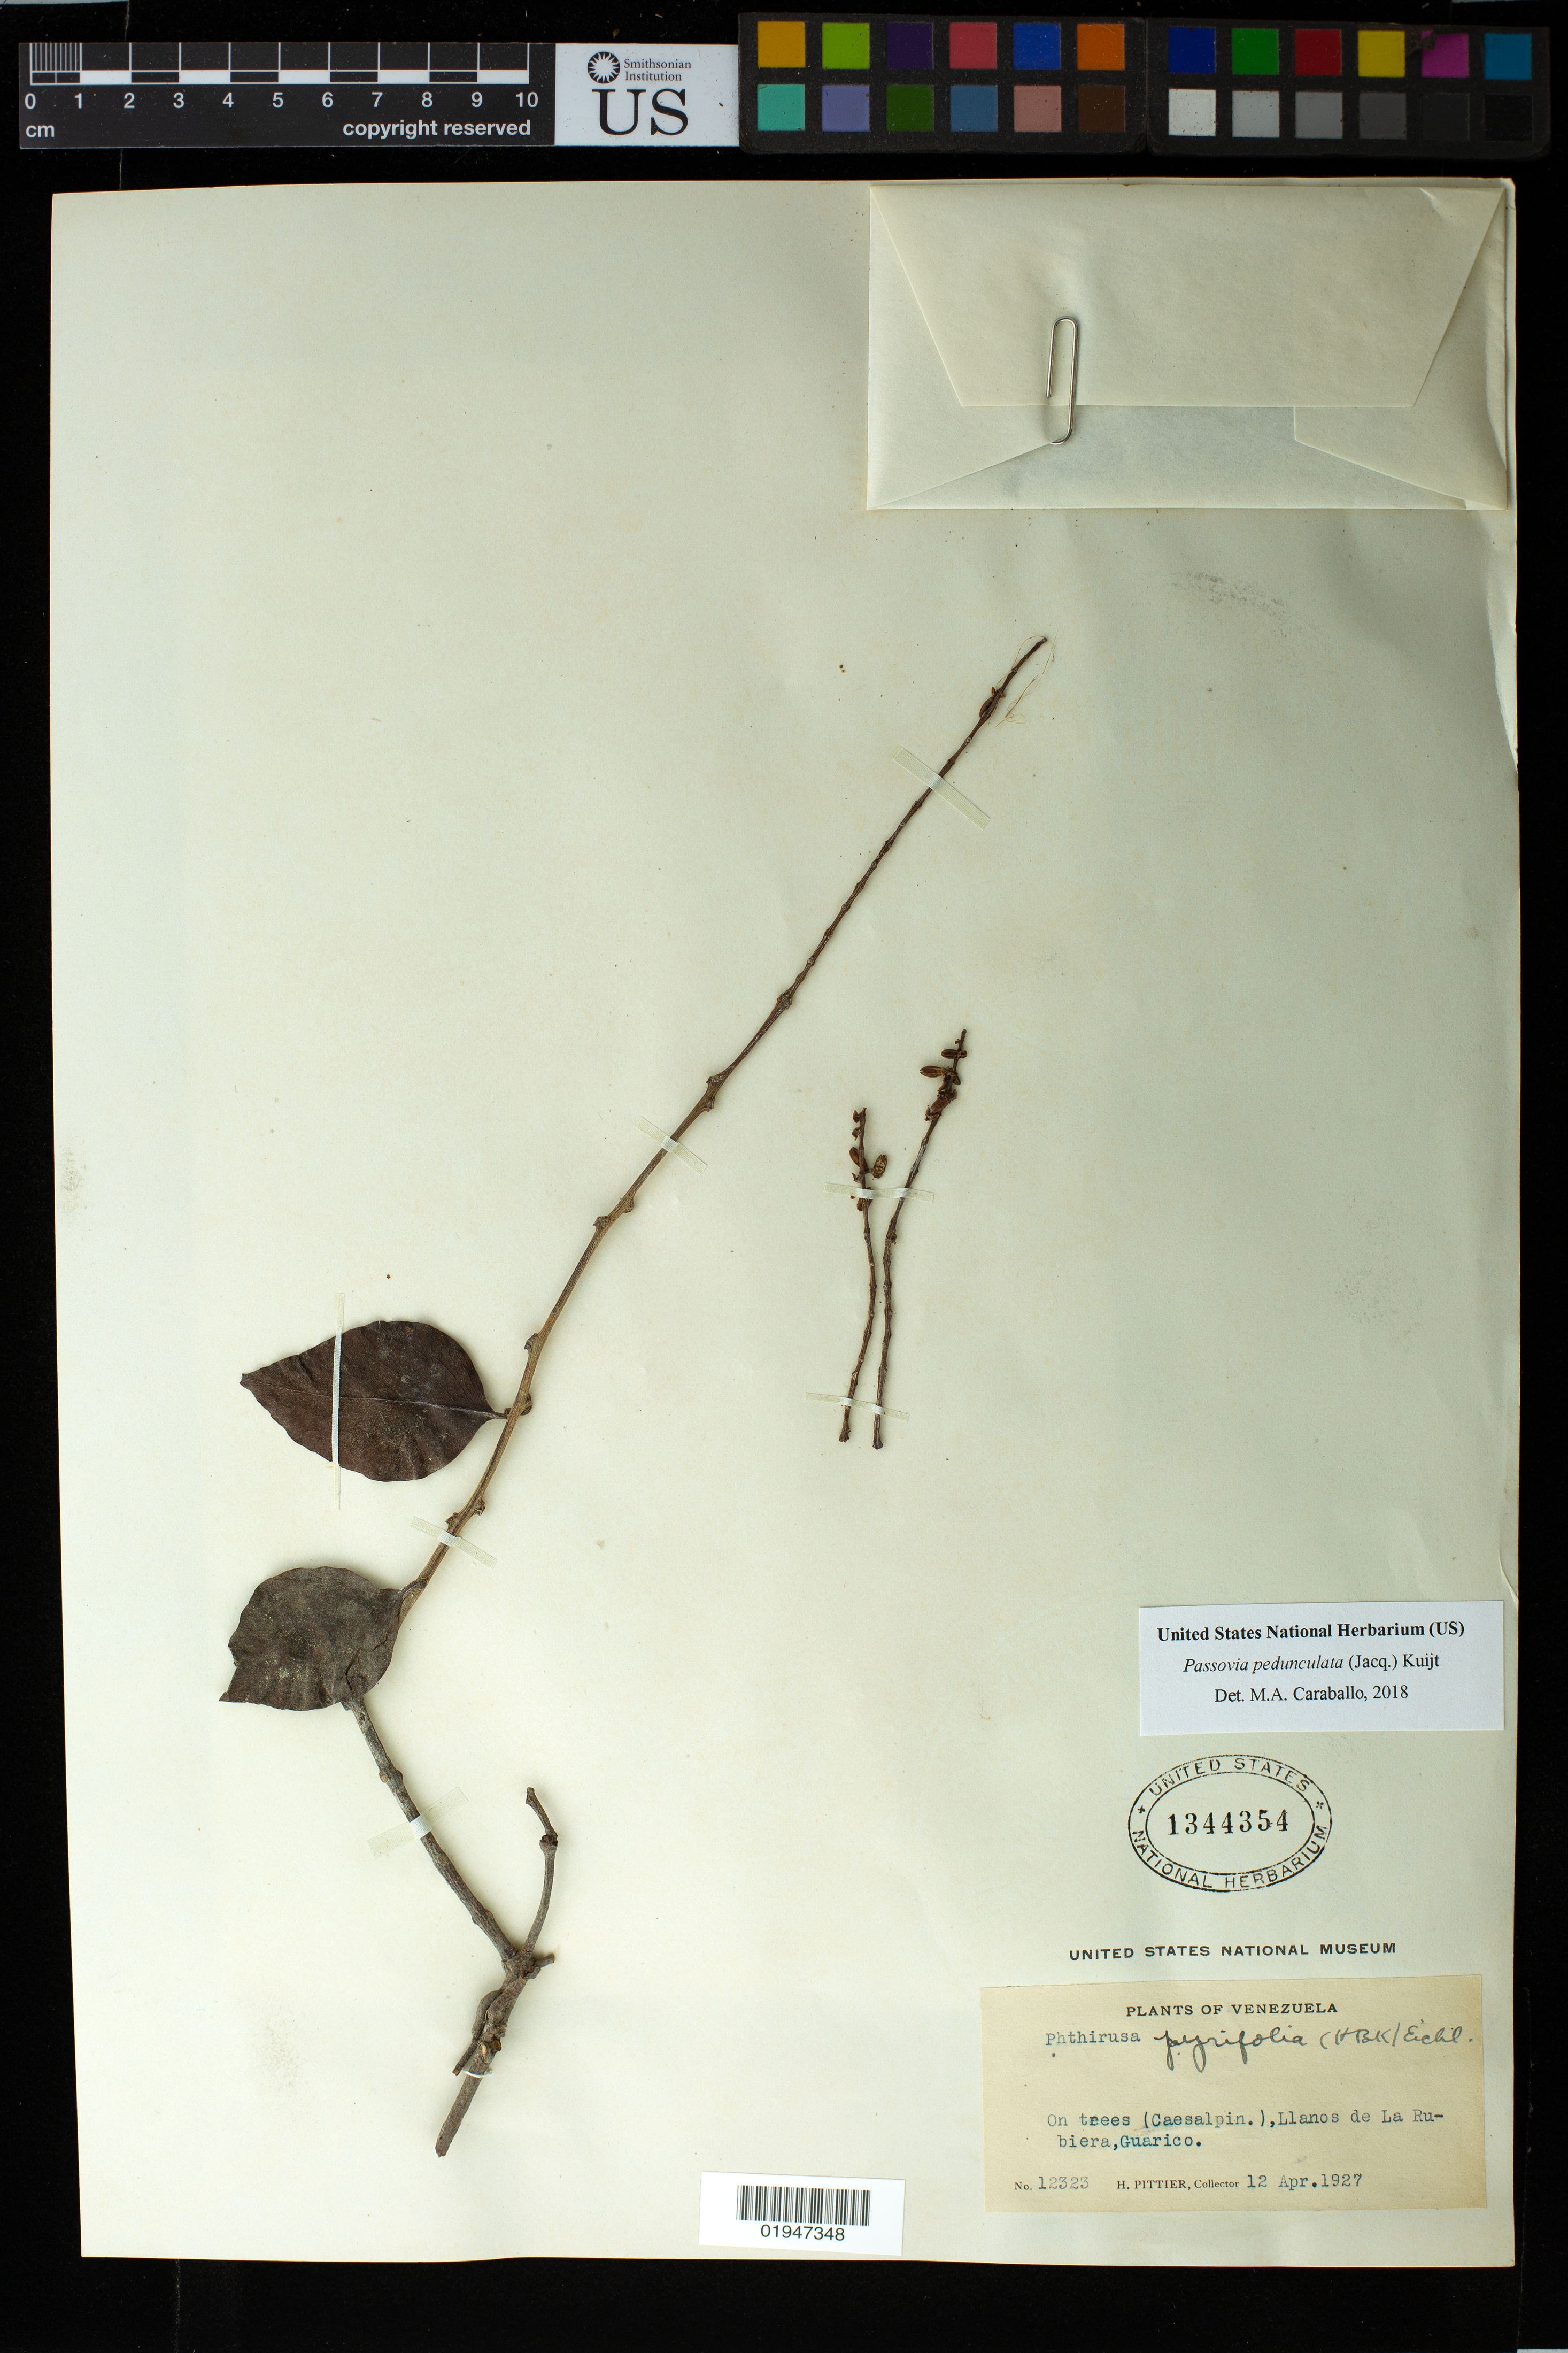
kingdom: Plantae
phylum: Tracheophyta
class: Magnoliopsida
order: Santalales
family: Loranthaceae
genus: Passovia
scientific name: Passovia pedunculata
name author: (Jacq.) Kuijt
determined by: Caraballo-Ortiz, Marcos A., (MISS), University of Mississippi (UNITED STATES)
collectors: H. F. Pittier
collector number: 12323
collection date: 1927-04-12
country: Venezuela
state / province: Guárico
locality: La Rubiera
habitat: Llanos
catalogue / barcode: US 1344354